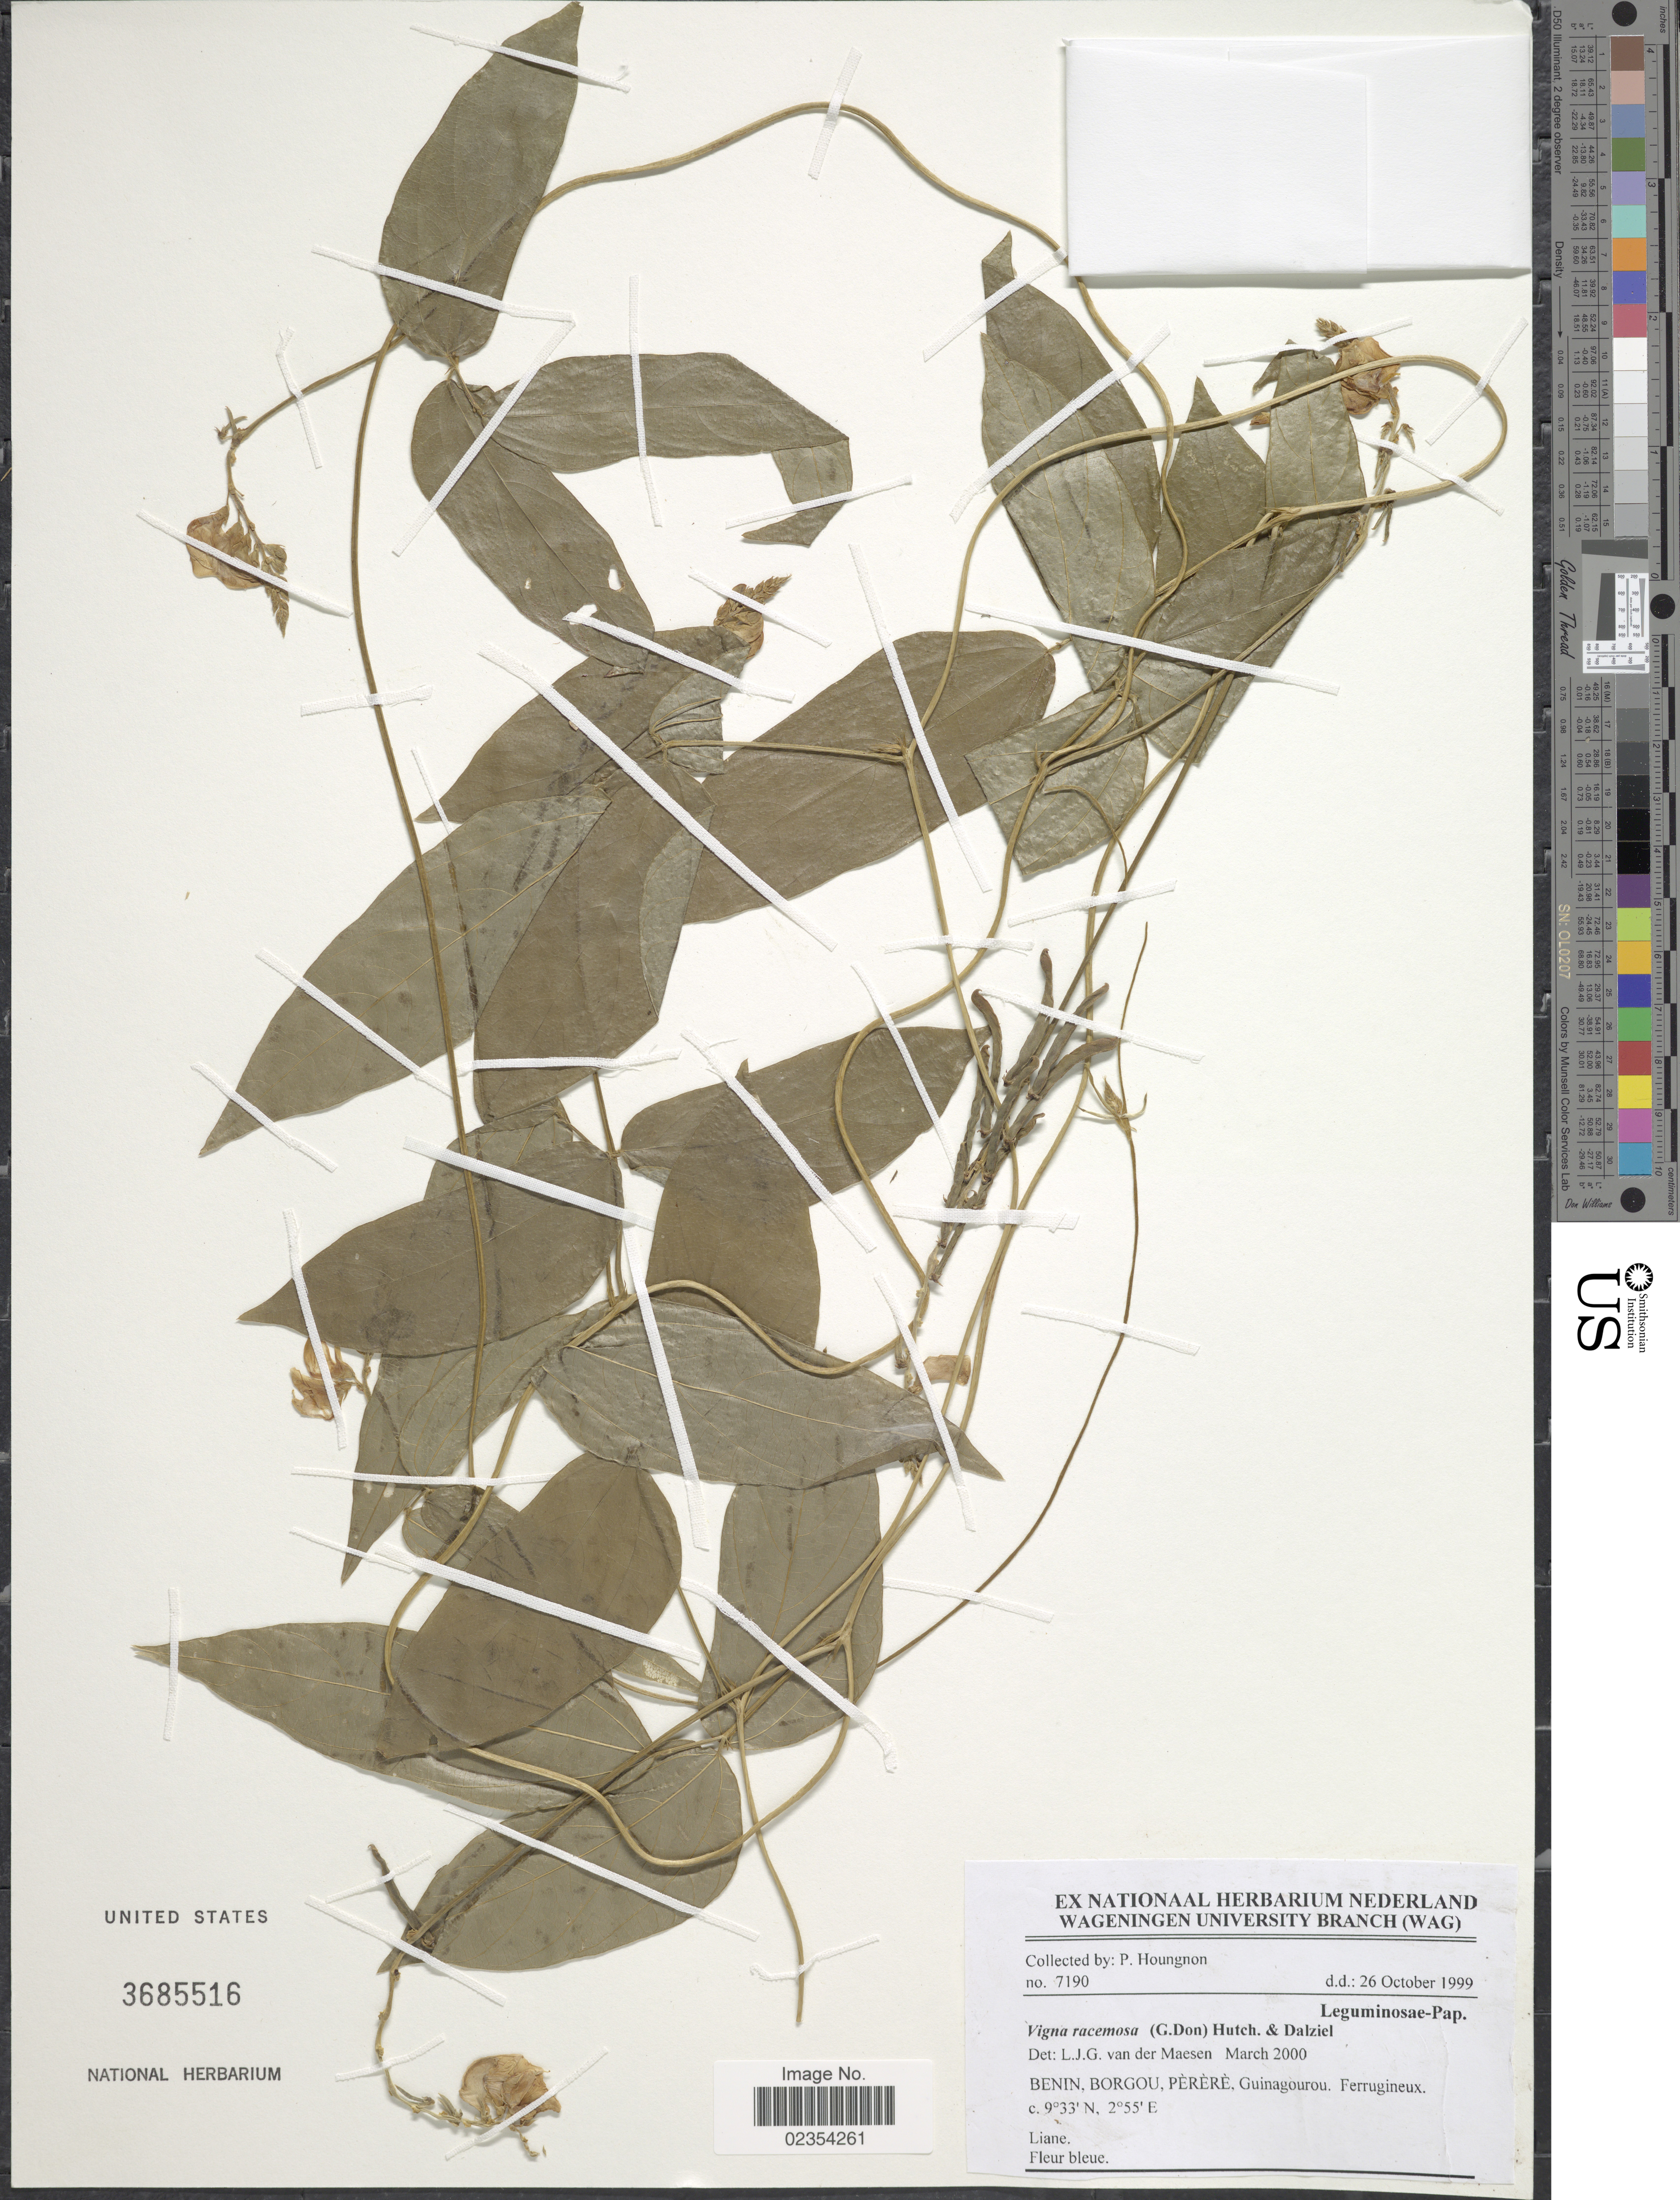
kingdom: Plantae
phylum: Tracheophyta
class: Magnoliopsida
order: Fabales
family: Fabaceae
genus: Vigna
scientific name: Vigna racemosa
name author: (G. Don) Hutch. & Dalziel ex Baker f.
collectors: P. Houngnon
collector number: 7190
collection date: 1999-10-26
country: Benin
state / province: Borgou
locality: Perere, Guinagourou.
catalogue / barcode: US 3685516